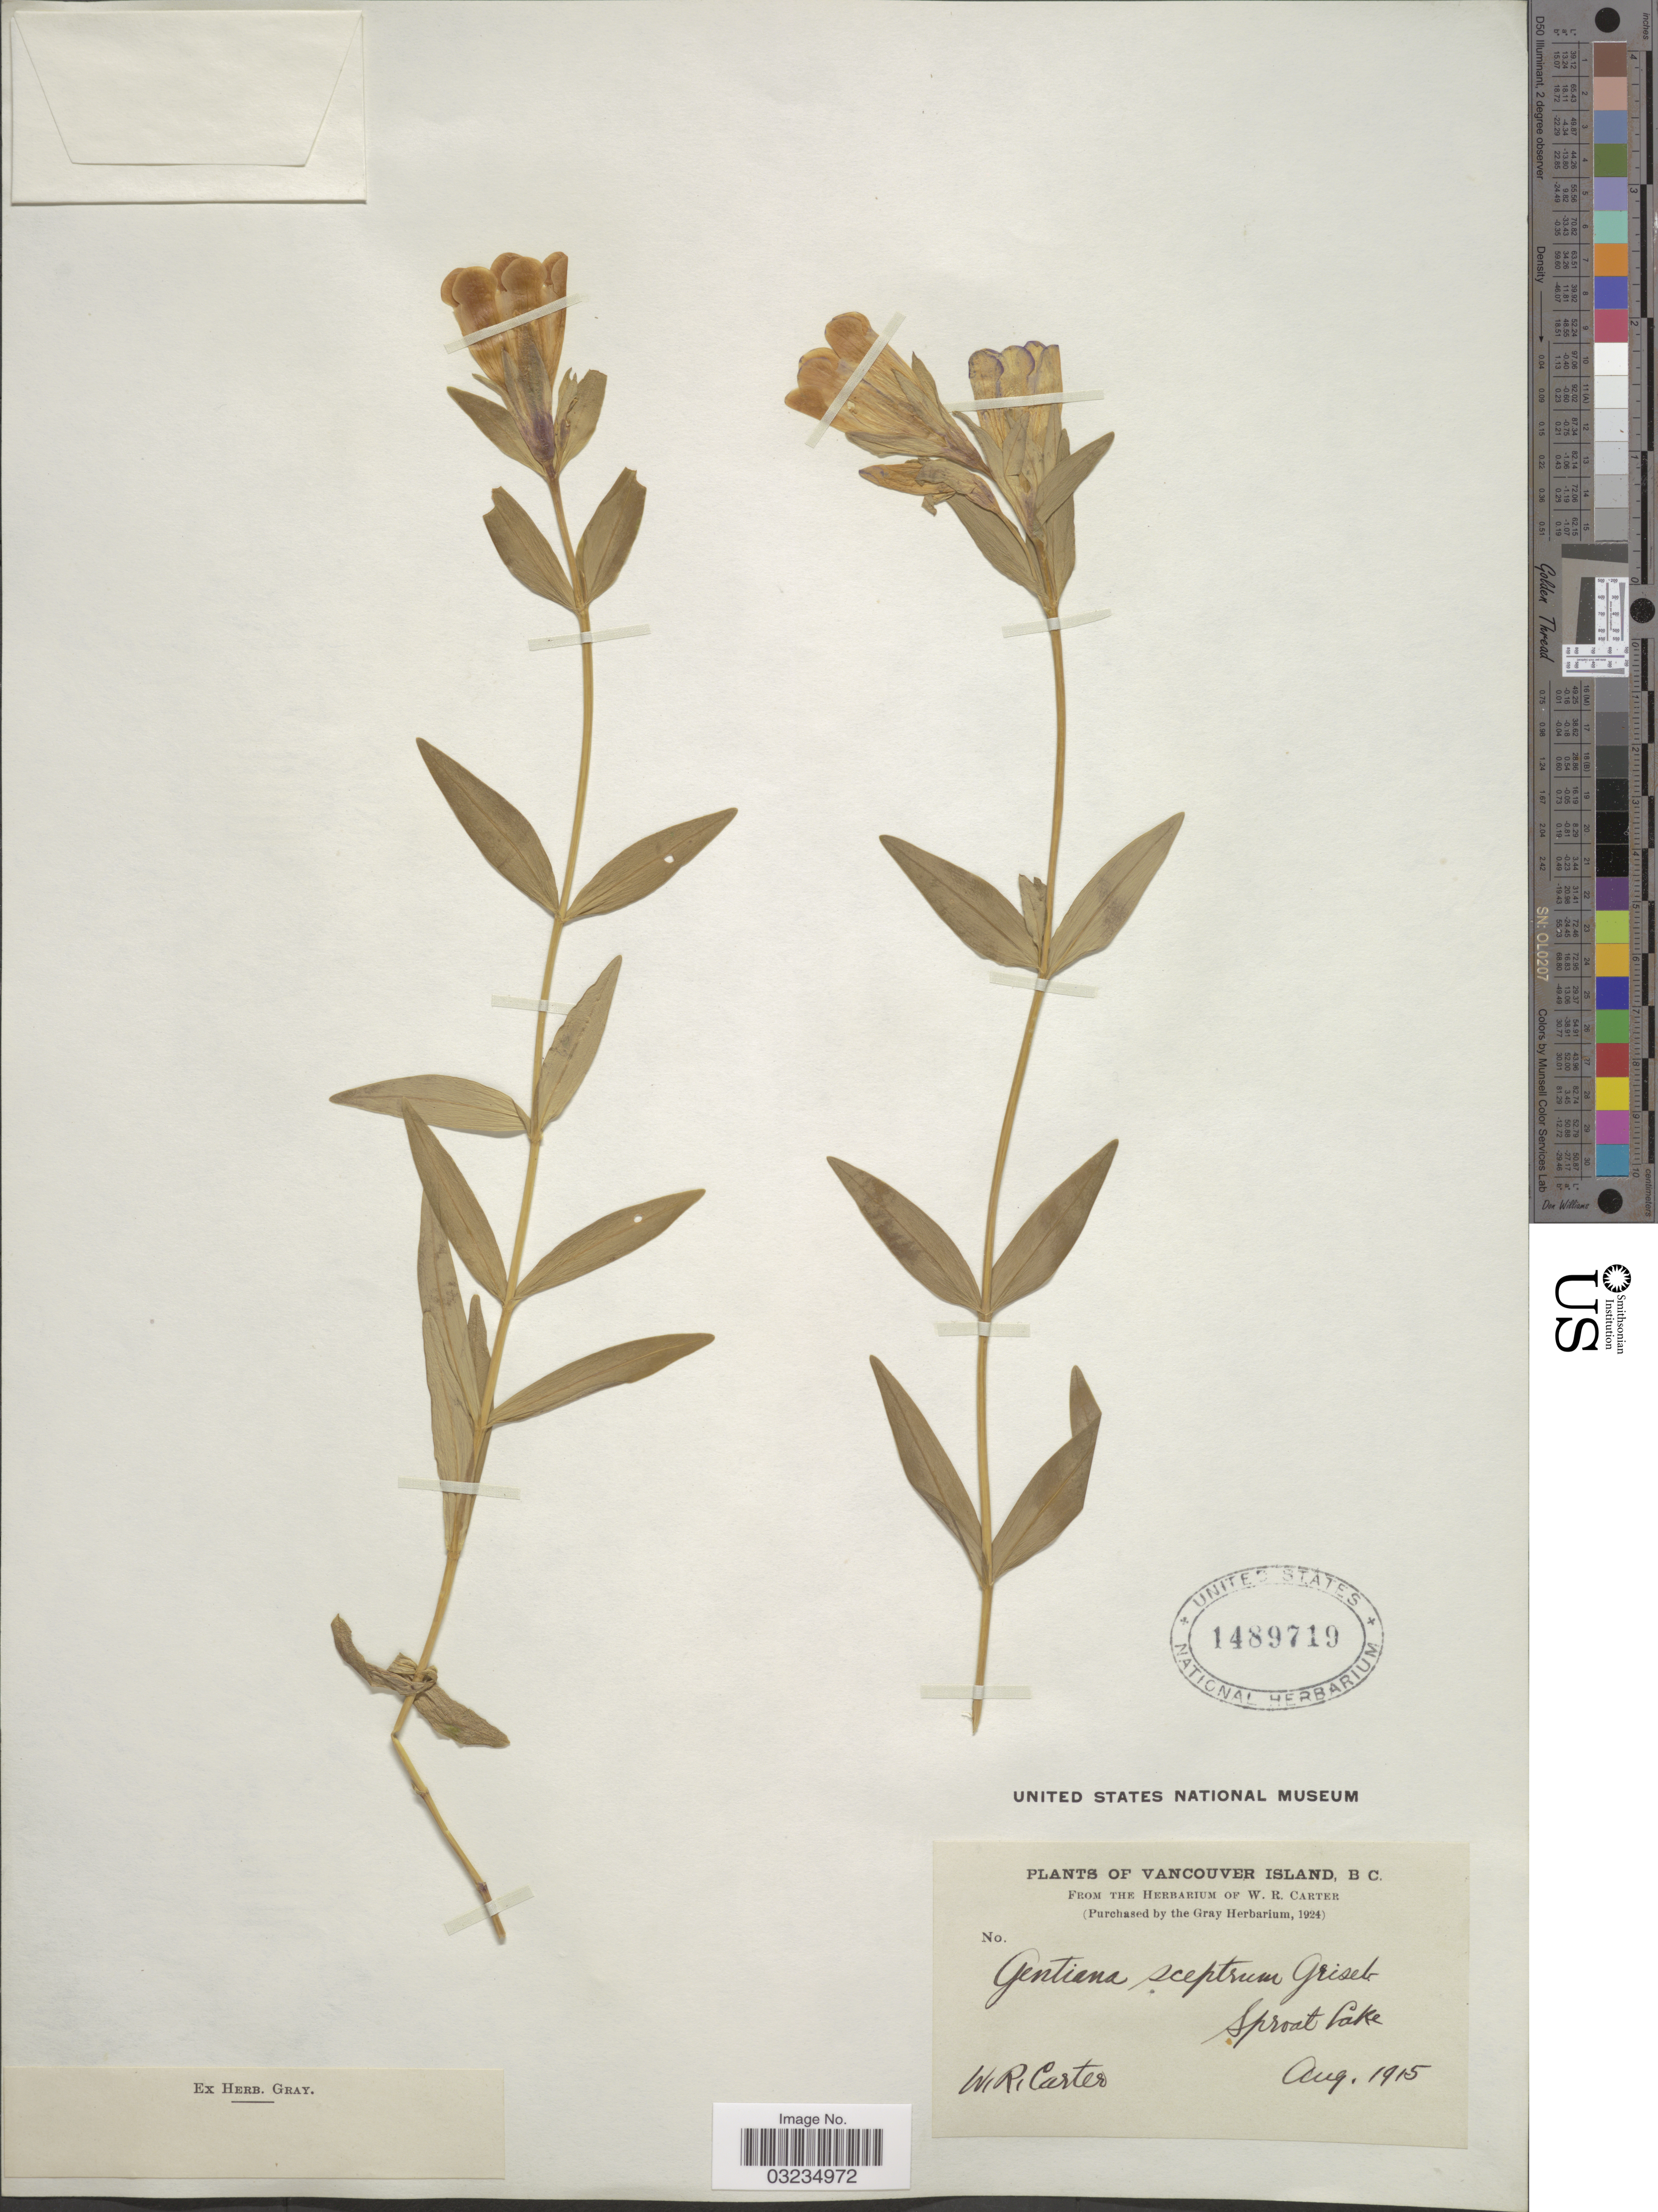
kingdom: Plantae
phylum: Tracheophyta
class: Magnoliopsida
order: Gentianales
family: Gentianaceae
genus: Gentiana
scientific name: Gentiana sceptrum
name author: Griseb.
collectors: W. R. Carter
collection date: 1915-08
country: Canada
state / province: British Columbia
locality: Vancouver Island, B.C. Sproat Lake.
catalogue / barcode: US 1489719